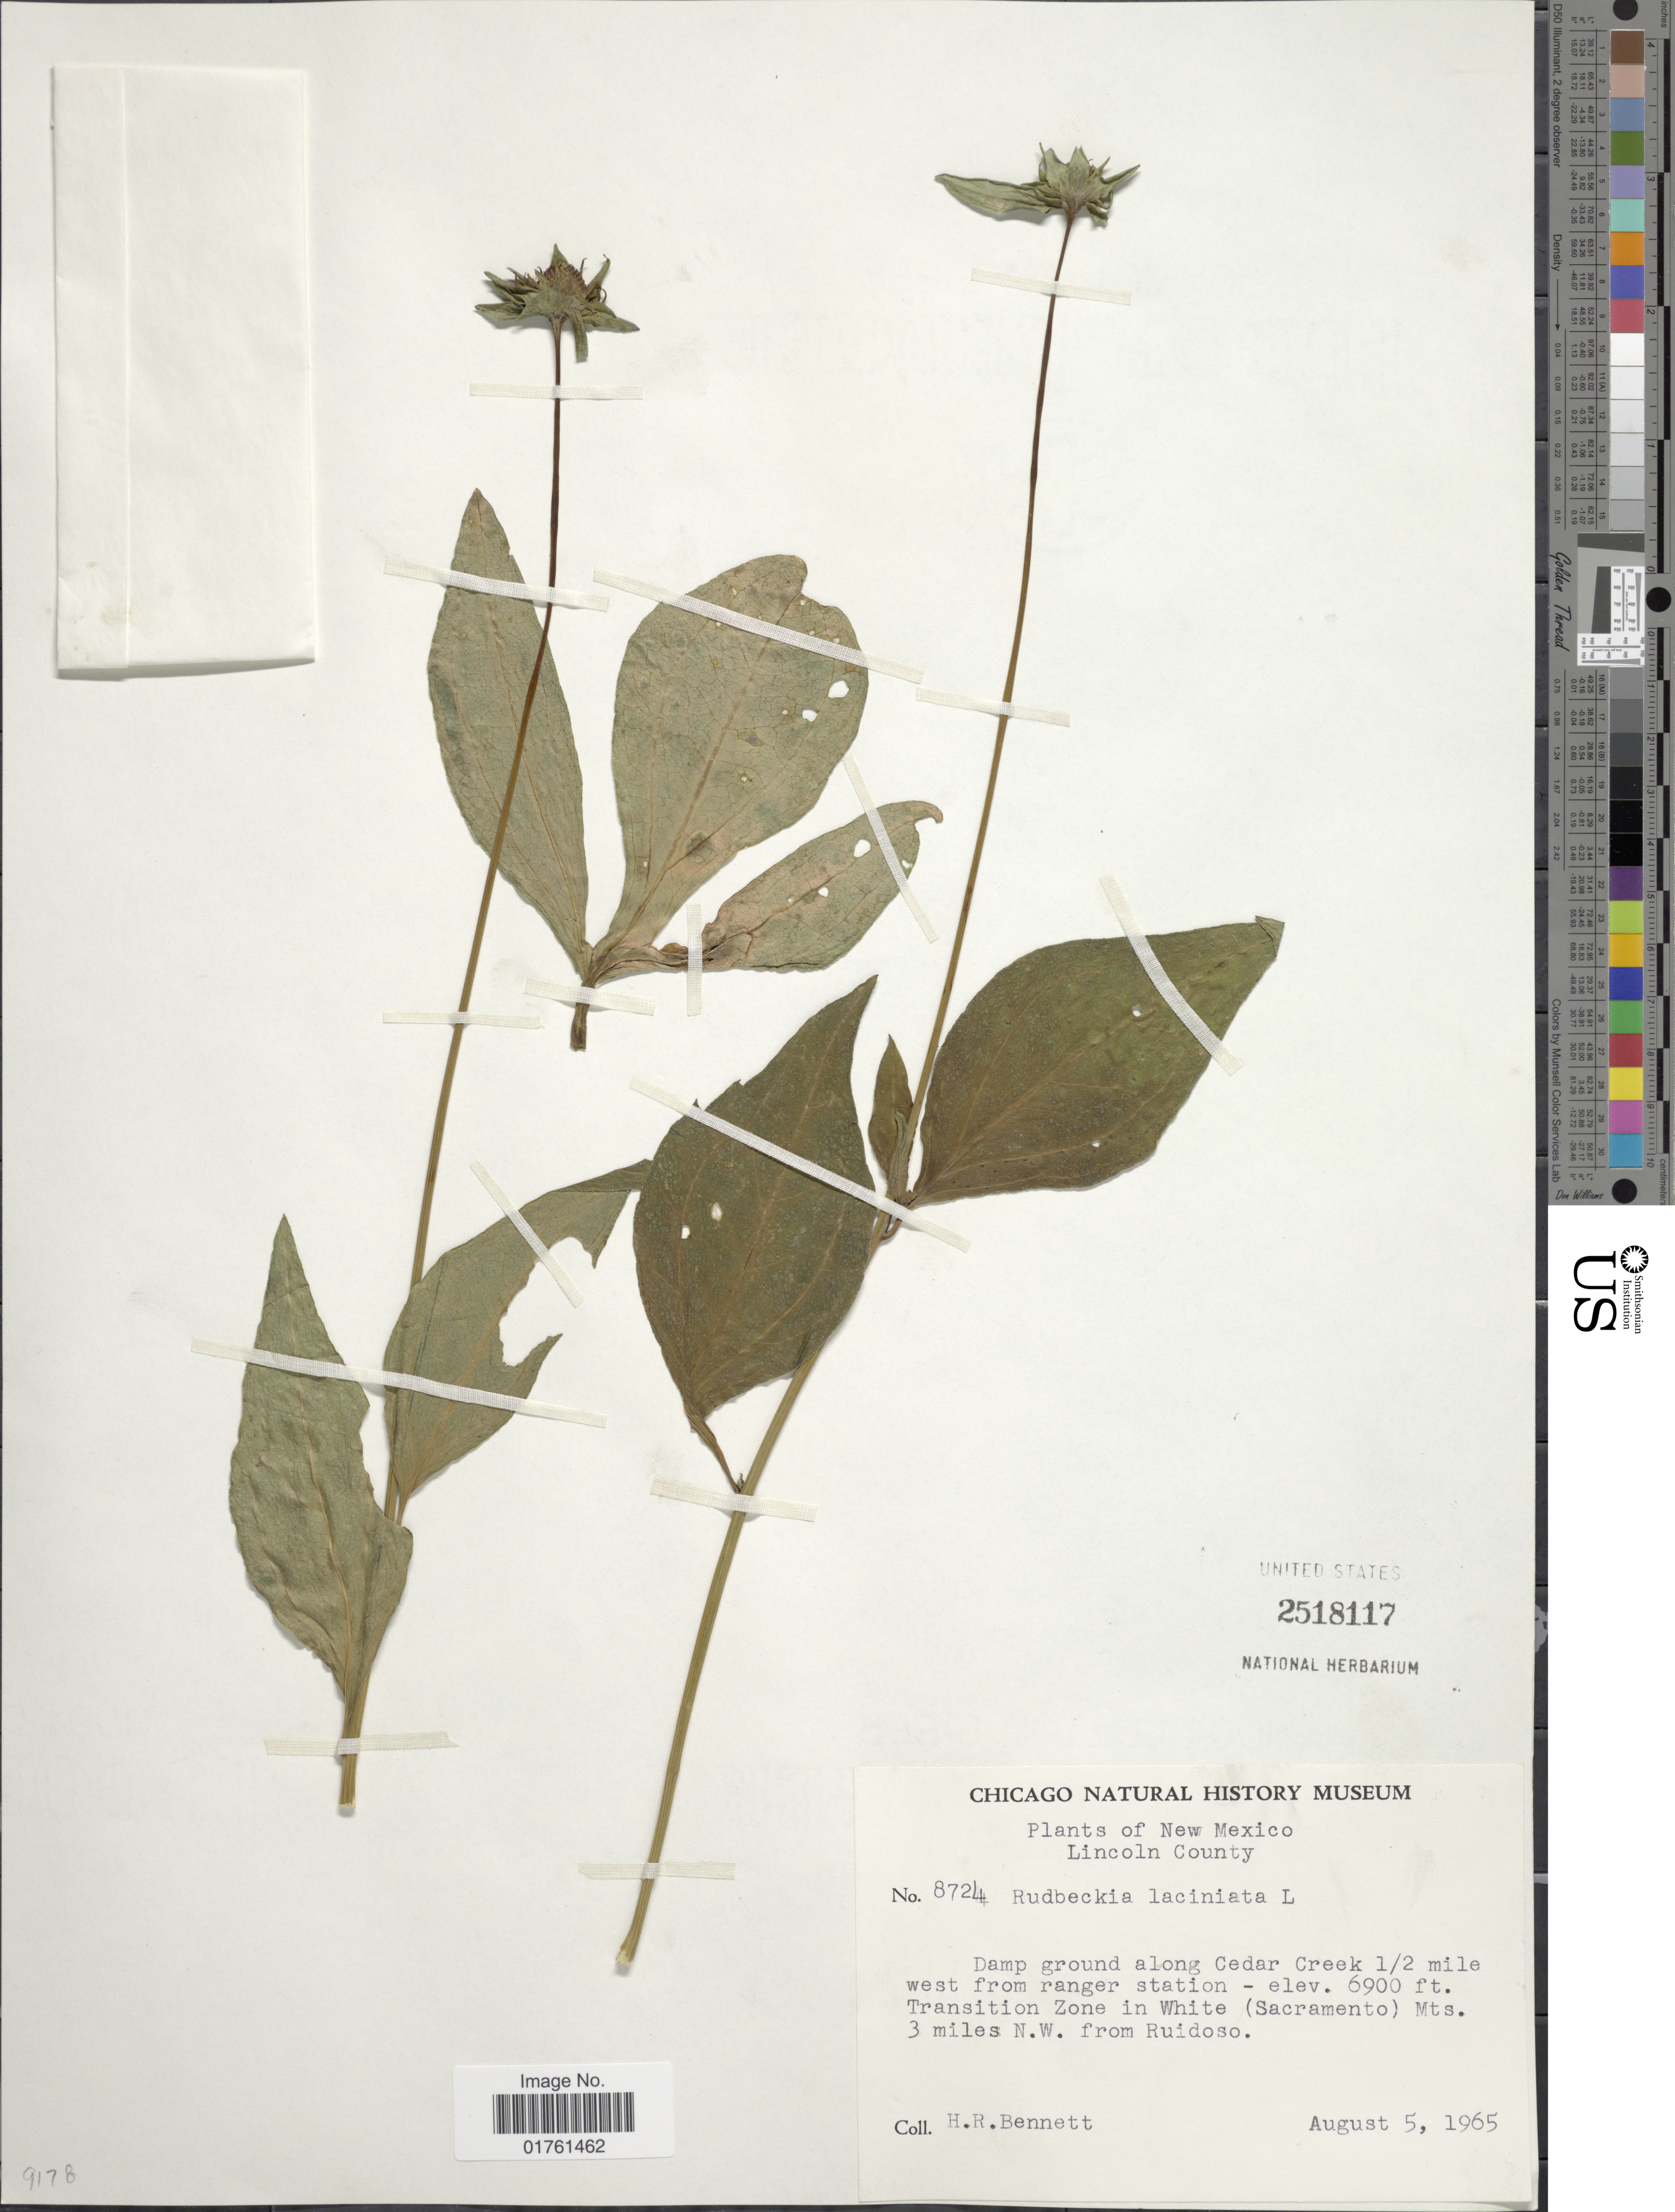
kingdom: Plantae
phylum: Tracheophyta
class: Magnoliopsida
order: Asterales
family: Asteraceae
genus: Rudbeckia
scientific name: Rudbeckia laciniata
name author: L.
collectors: H. R. Bennett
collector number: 8724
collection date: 1965-08-05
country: United States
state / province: New Mexico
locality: Lincoln County, Damp ground along Cedar Creek ½ mile west from ranger station, Transition Zone in White (Sacramento) Mts.3 miles N.W. from Ruidoso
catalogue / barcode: US 2518117